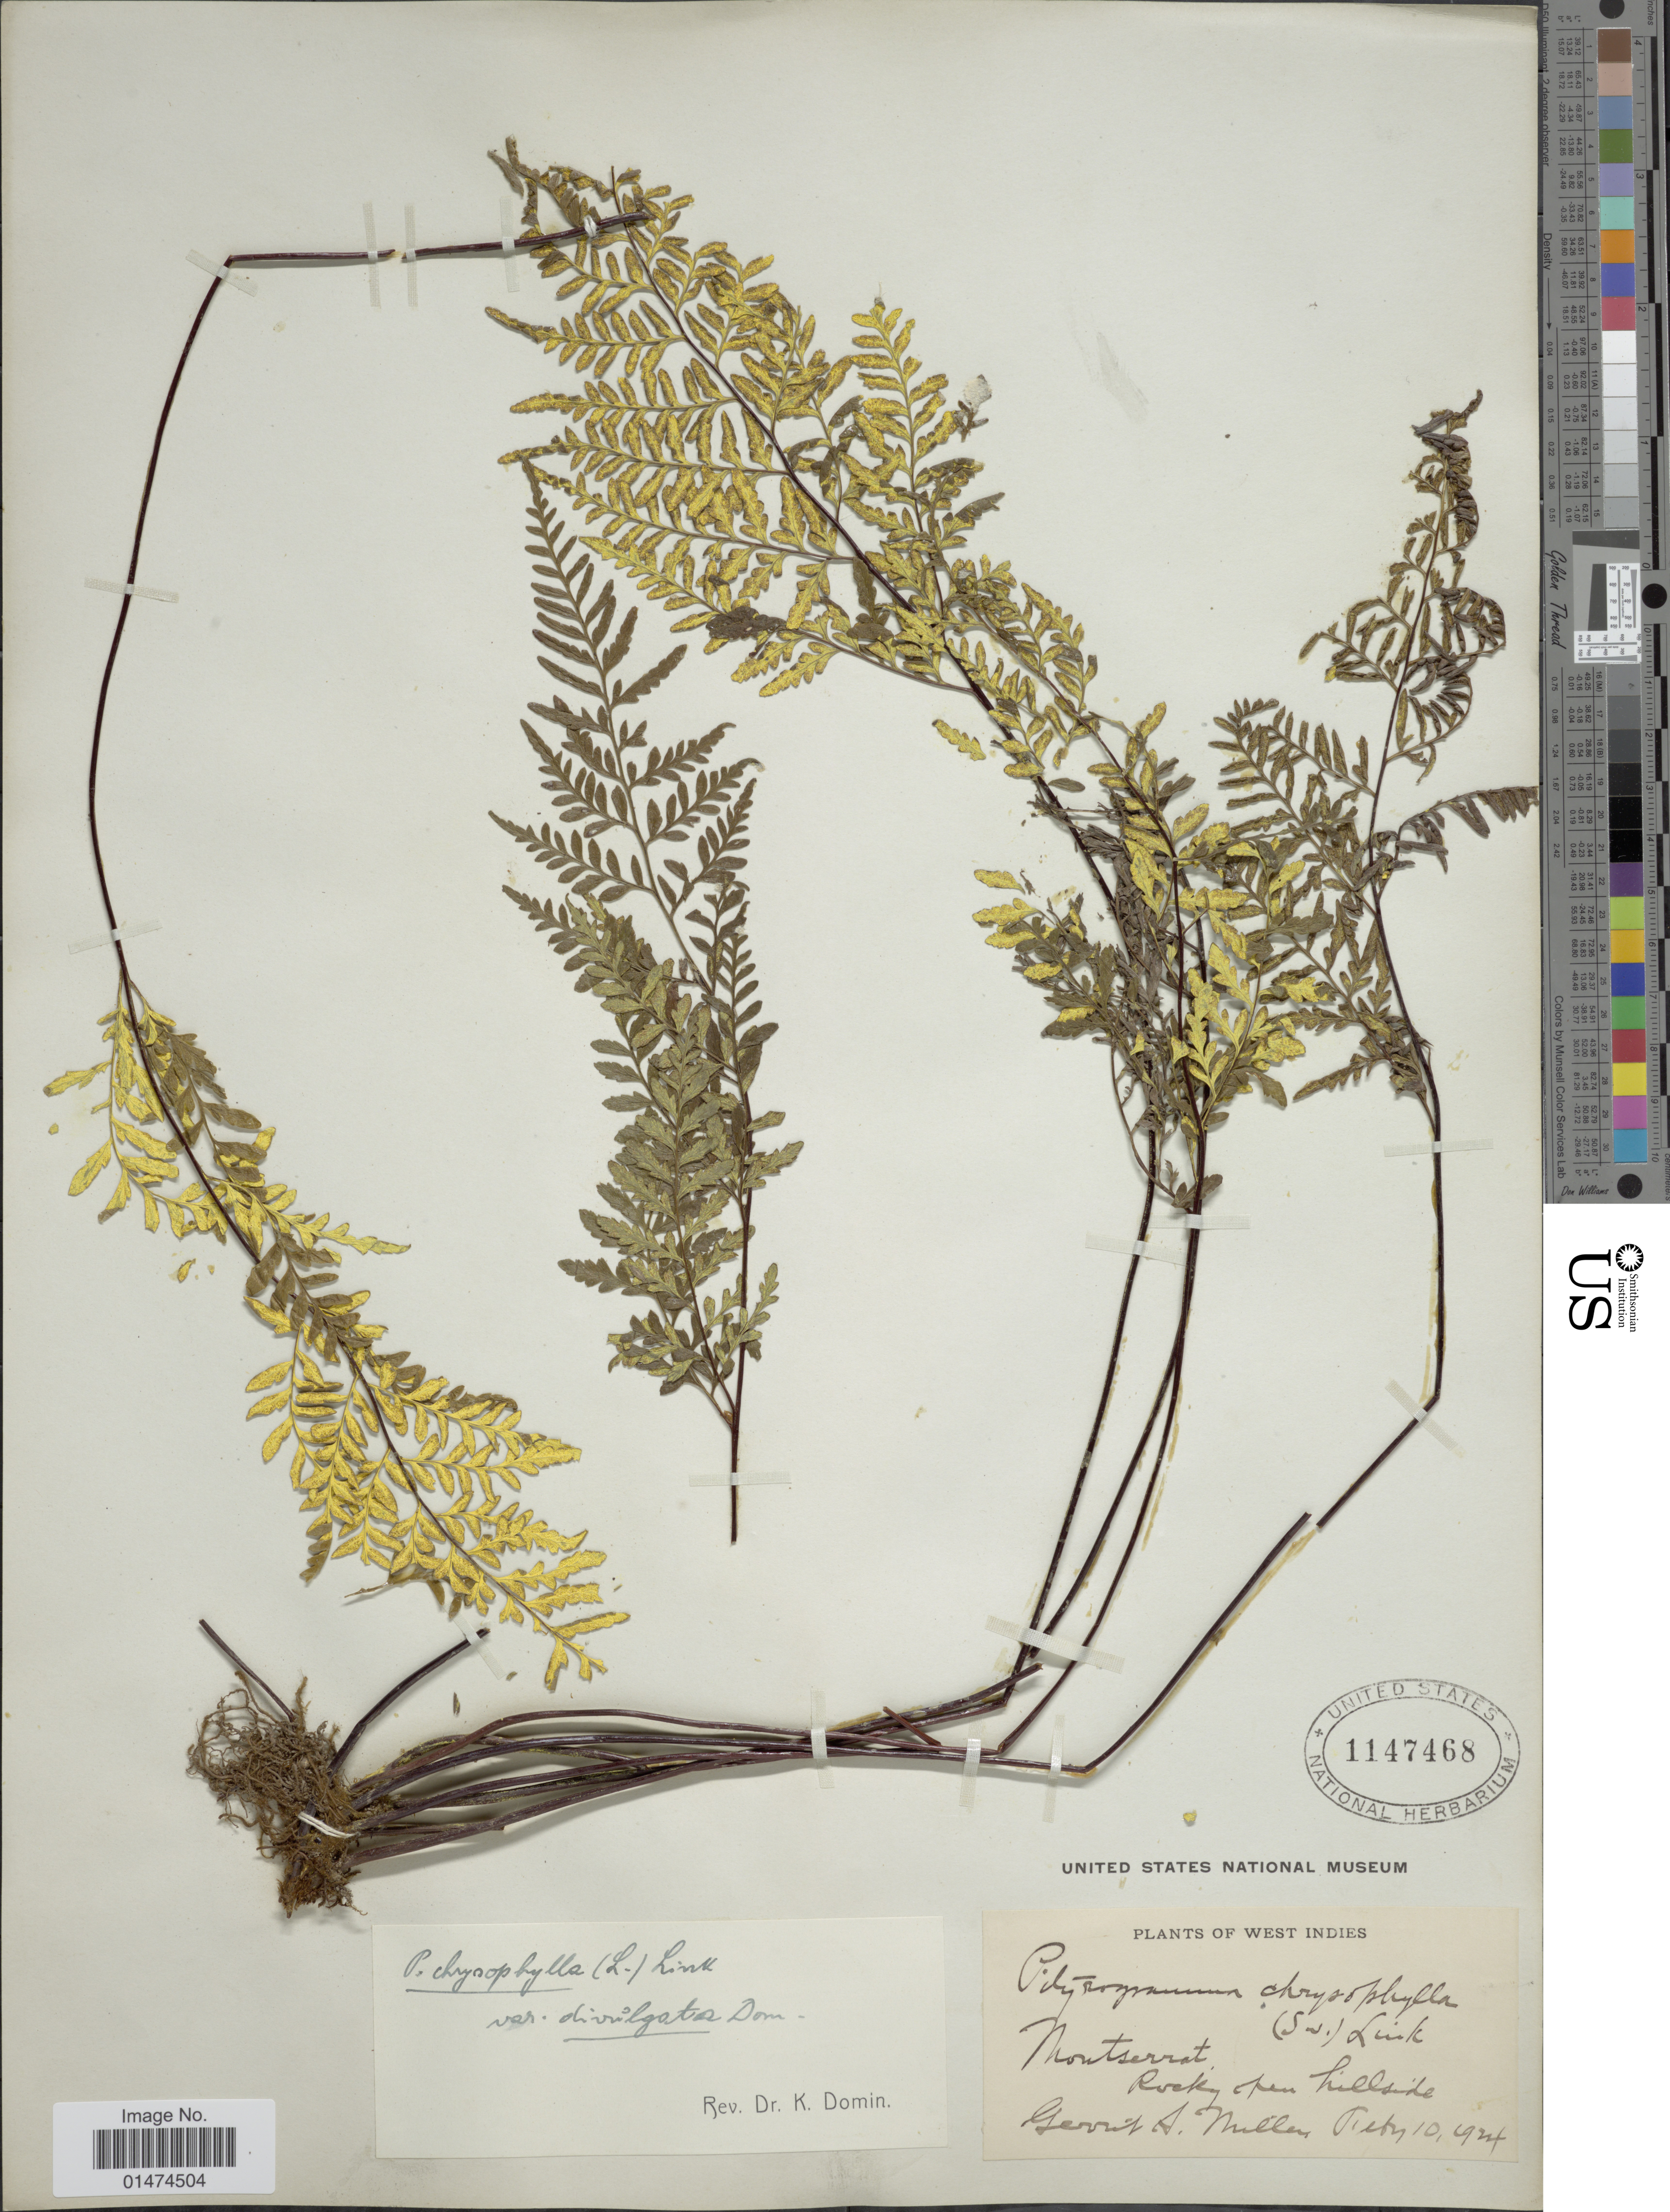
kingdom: Plantae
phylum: Tracheophyta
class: Polypodiopsida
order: Polypodiales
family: Pteridaceae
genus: Pityrogramma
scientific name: Pityrogramma chrysophylla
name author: (Sw.) Link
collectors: G. S. Miller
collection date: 1924-02-10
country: Montserrat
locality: Montserrat, West Indies, rocky open hillside.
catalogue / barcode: US 1147468